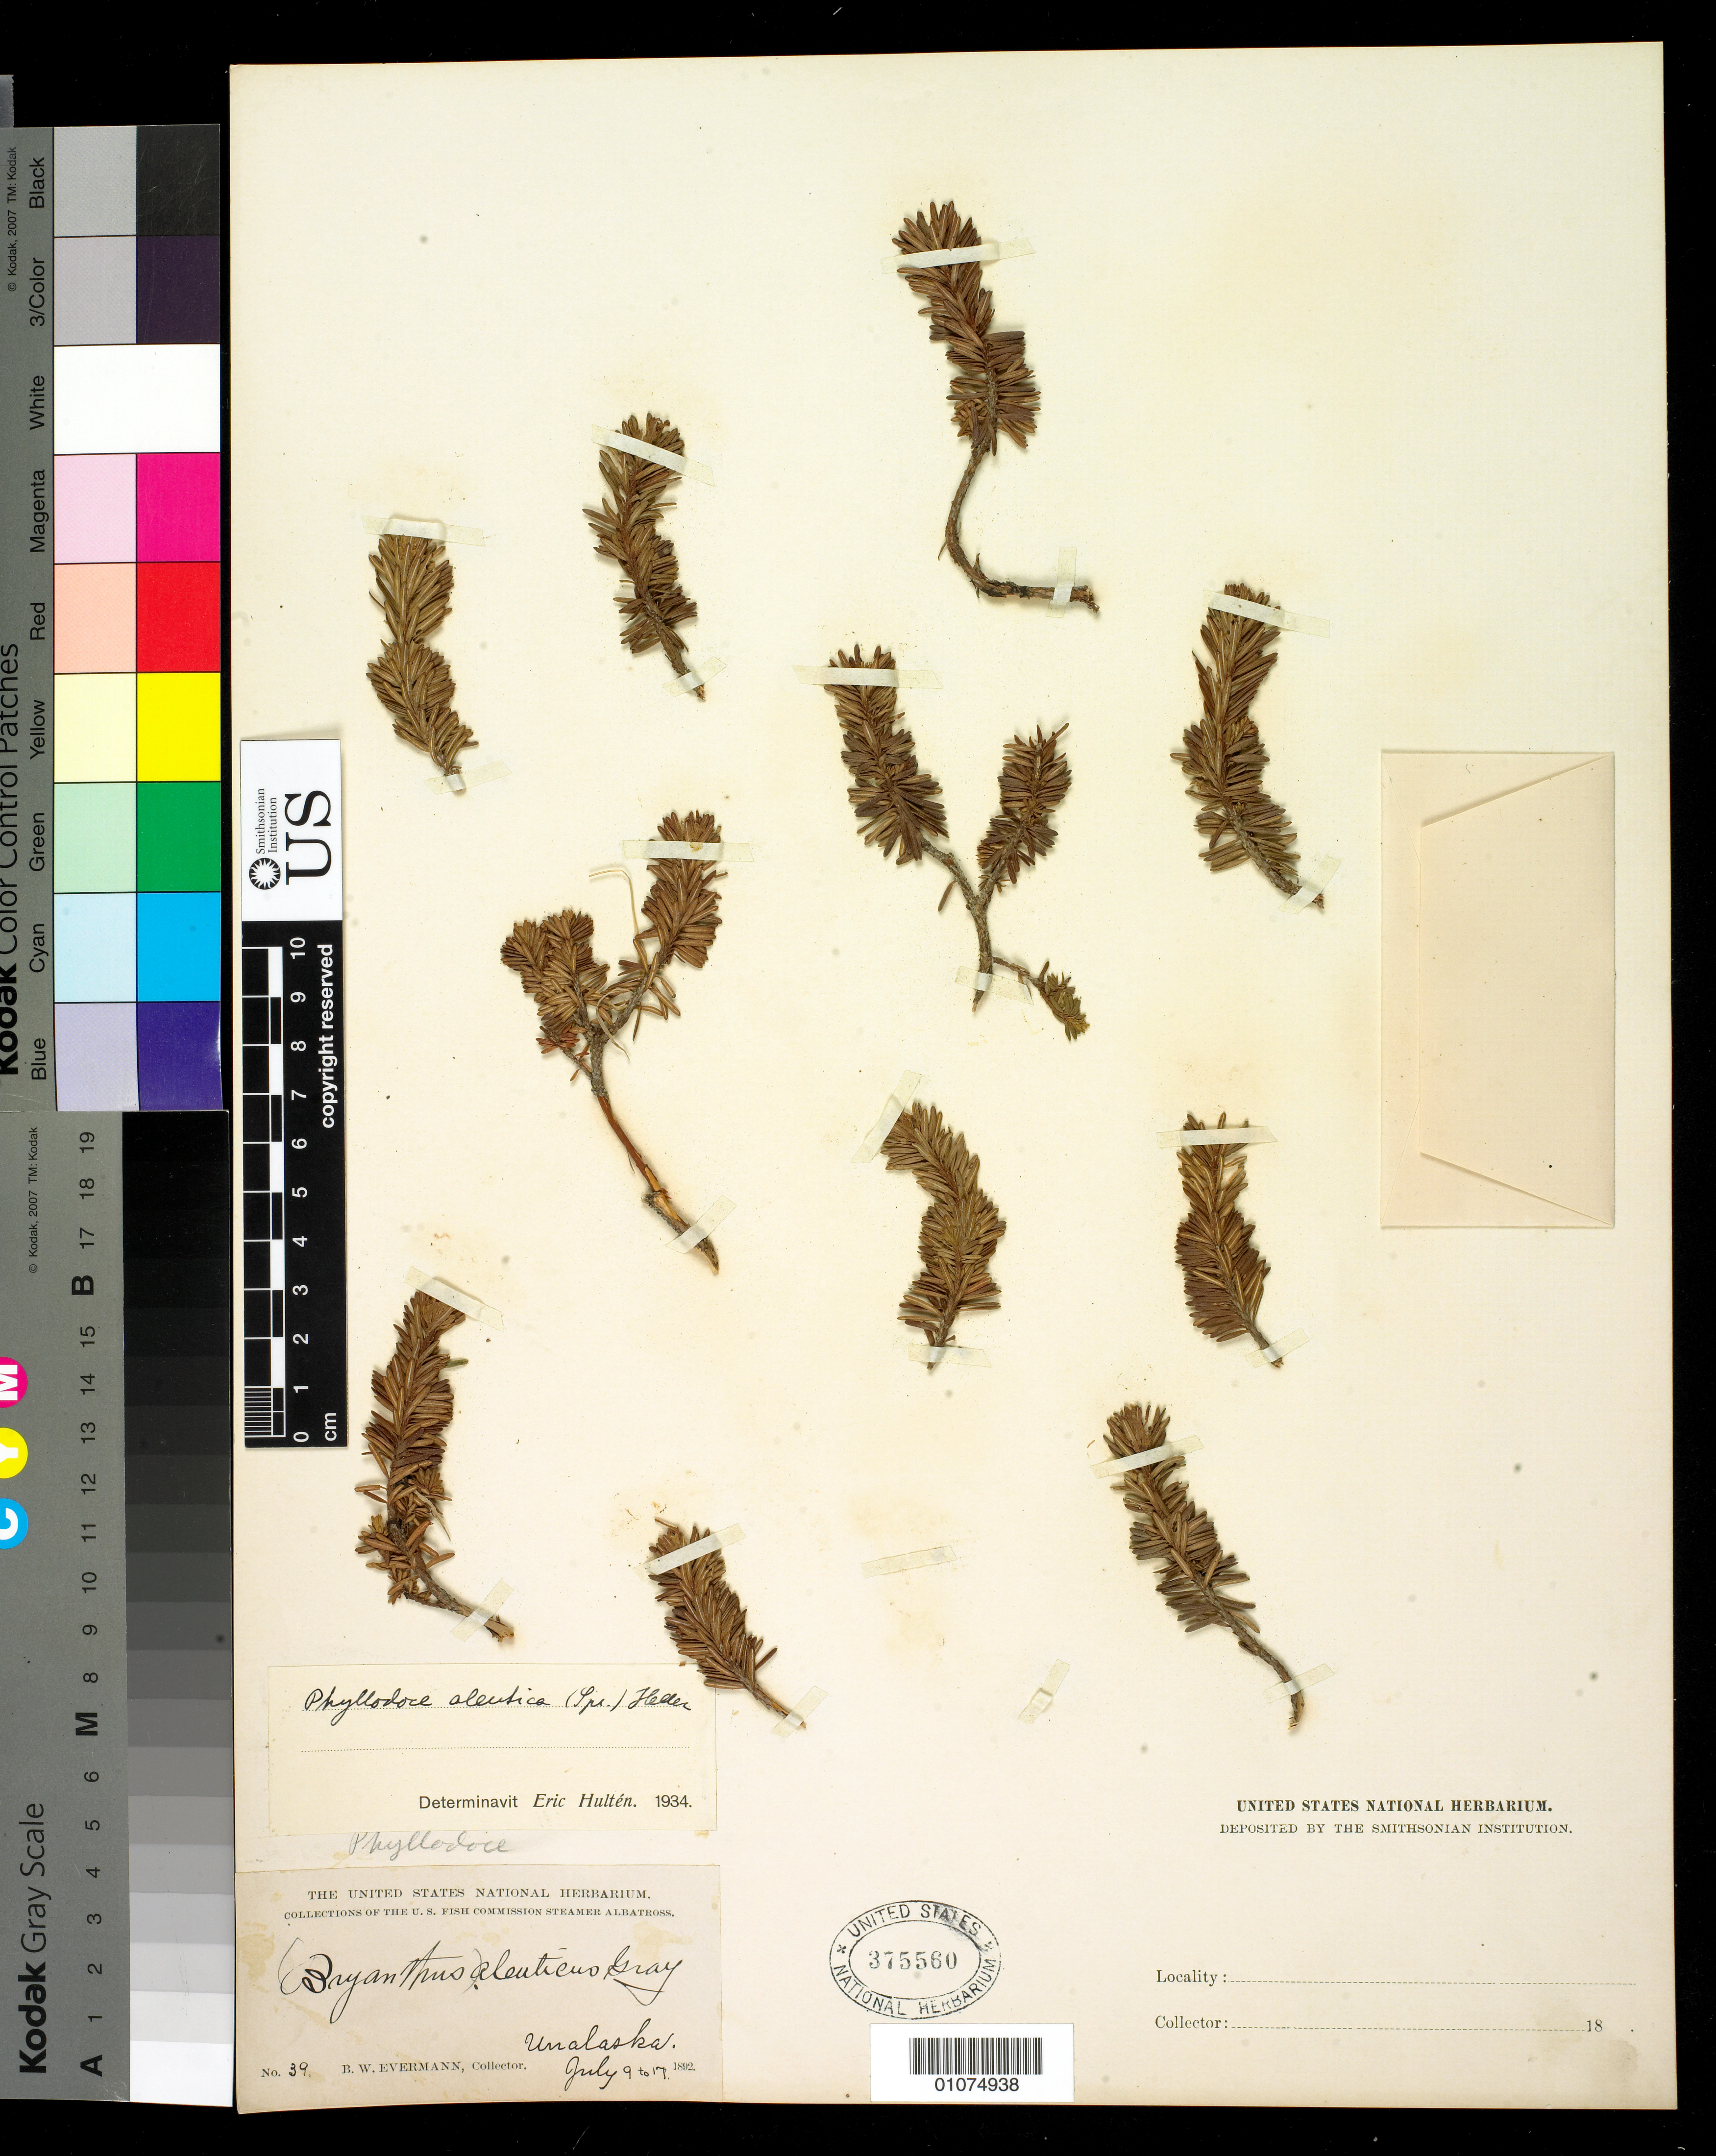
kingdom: Plantae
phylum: Tracheophyta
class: Magnoliopsida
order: Ericales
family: Ericaceae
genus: Phyllodoce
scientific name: Phyllodoce aleutica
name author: (Spreng.) A. Heller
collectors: B. W. Evermann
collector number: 39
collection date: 1892-07-09/1892-07-17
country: United States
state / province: Alaska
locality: Unalaska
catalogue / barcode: US 375560